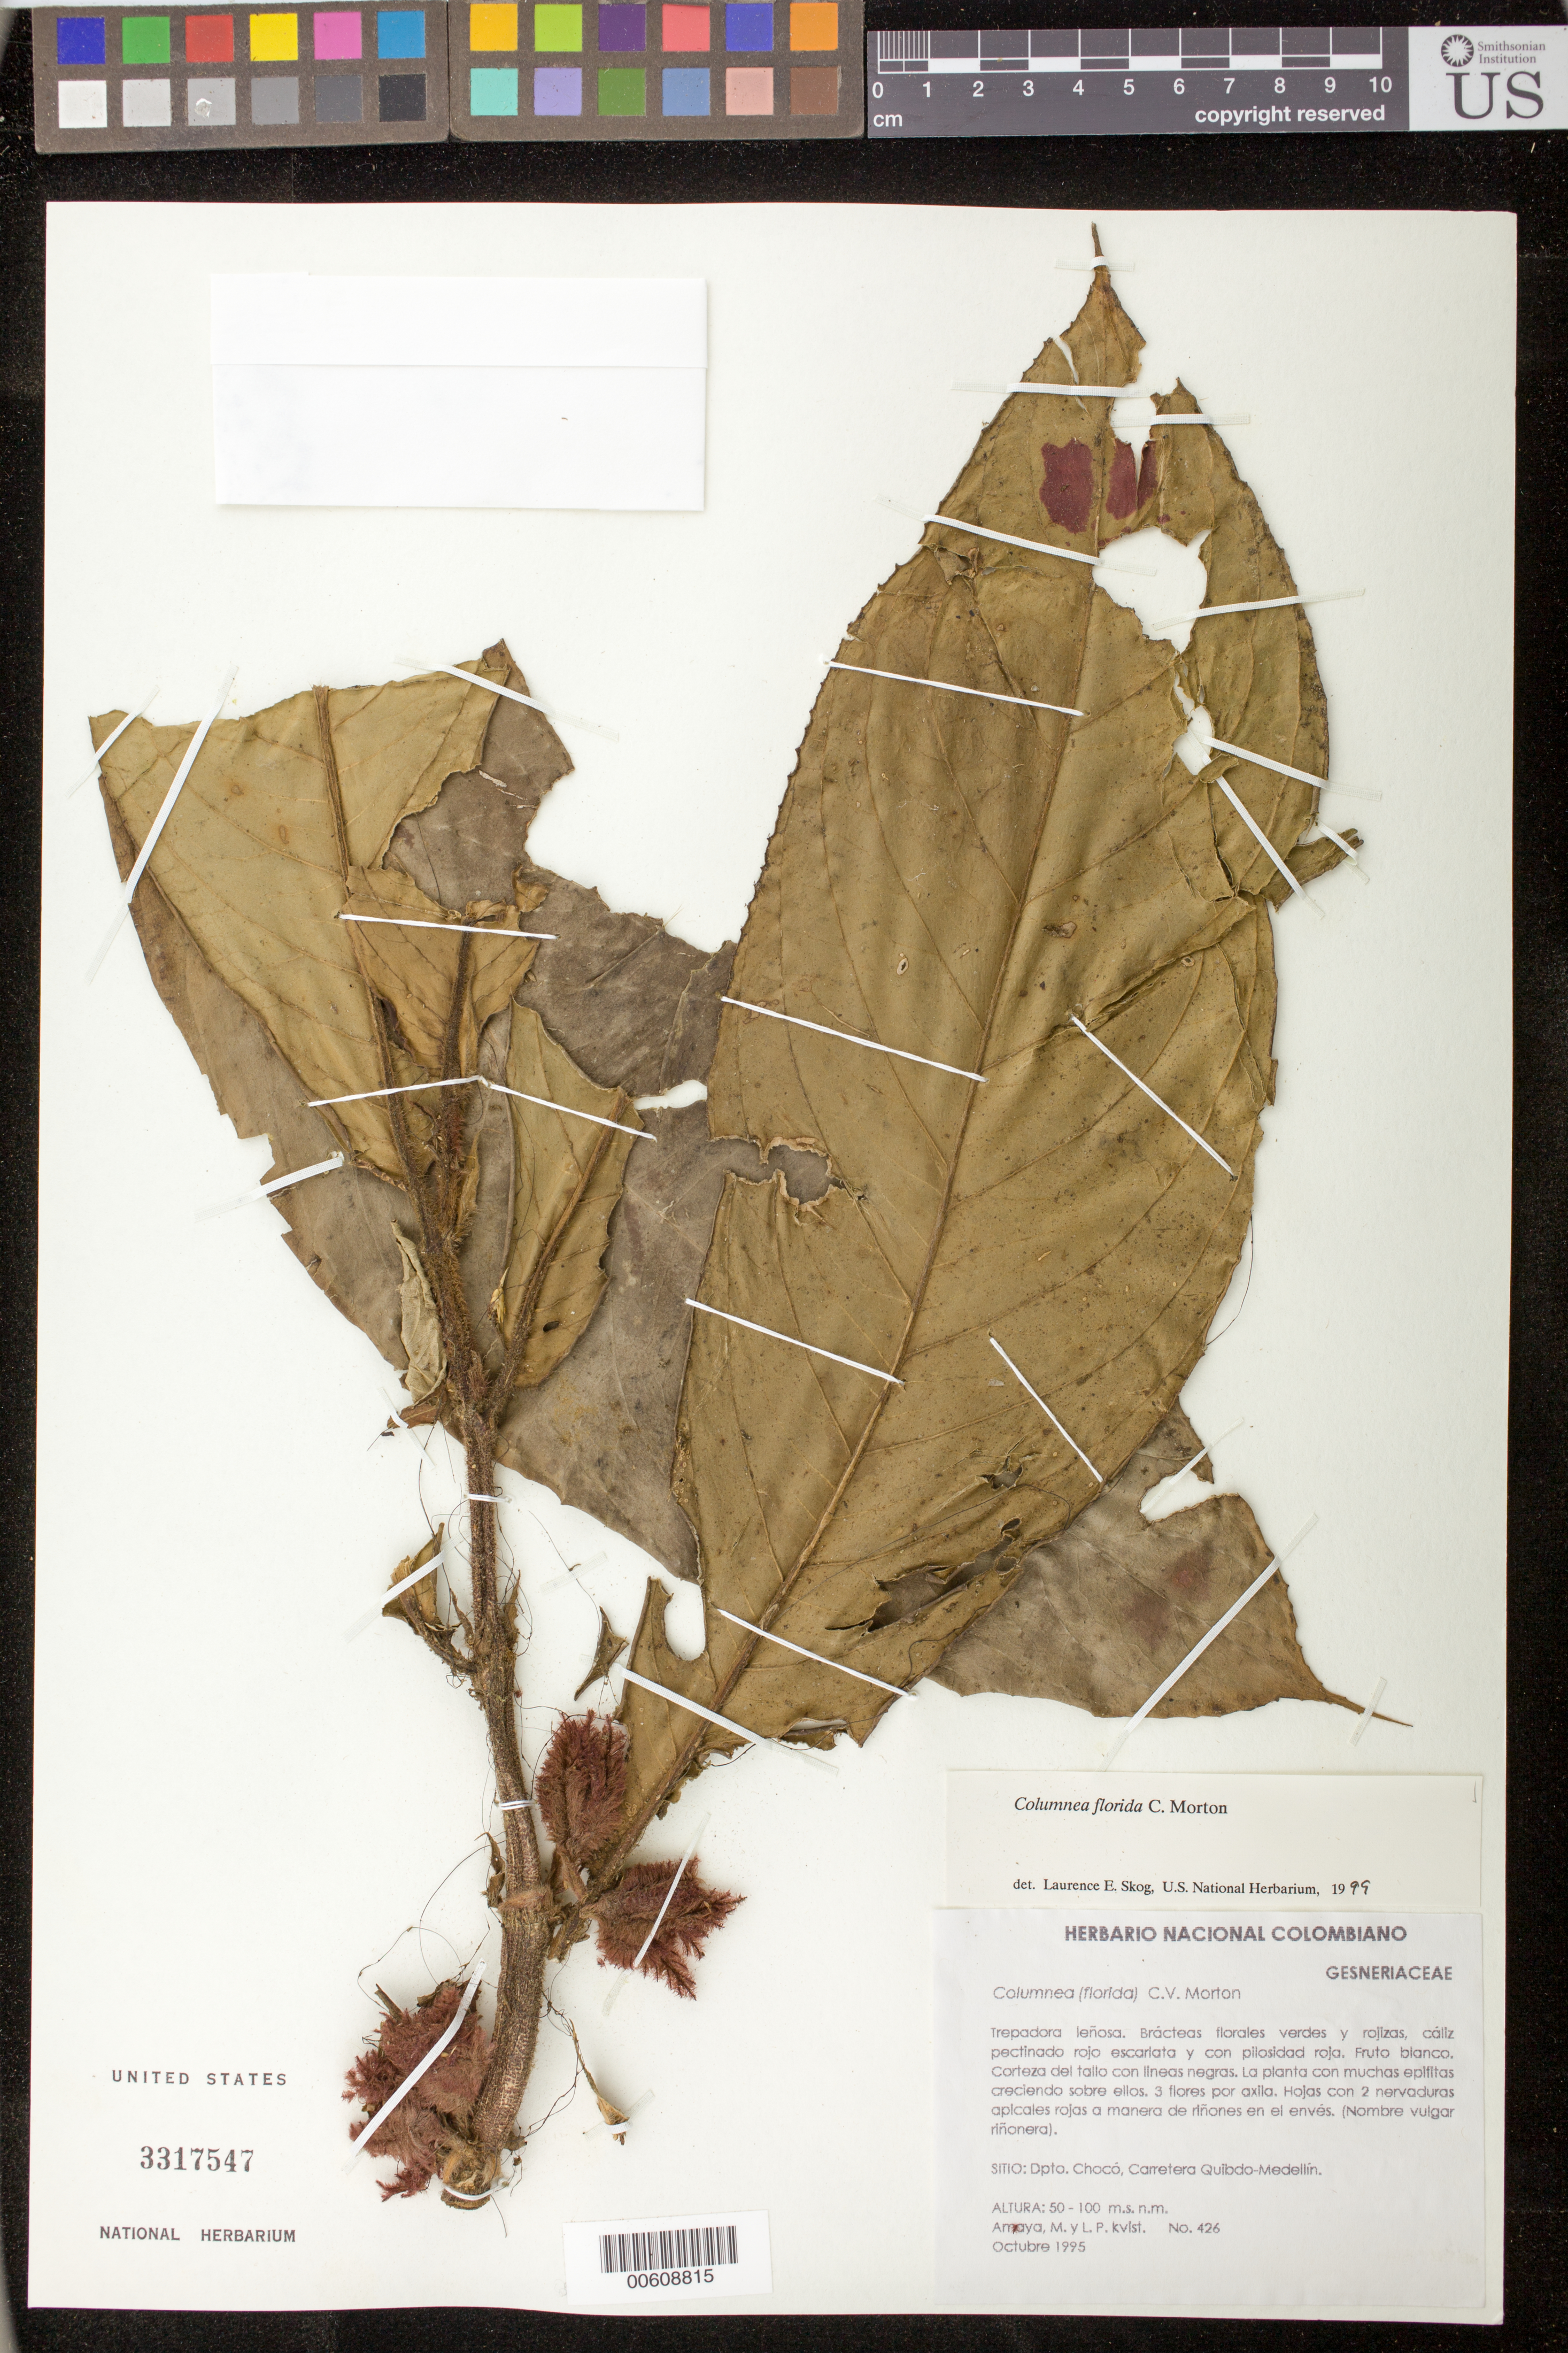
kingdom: Plantae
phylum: Tracheophyta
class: Magnoliopsida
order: Lamiales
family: Gesneriaceae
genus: Columnea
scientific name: Columnea florida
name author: C.V. Morton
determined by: Skog, Laurence E.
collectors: M. Amaya & L. P. Kvist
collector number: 426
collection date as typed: Oct 1995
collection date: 1995-10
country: Colombia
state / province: Chocó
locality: Carretera Quibdo-Medellín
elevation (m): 50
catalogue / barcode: US 3317547